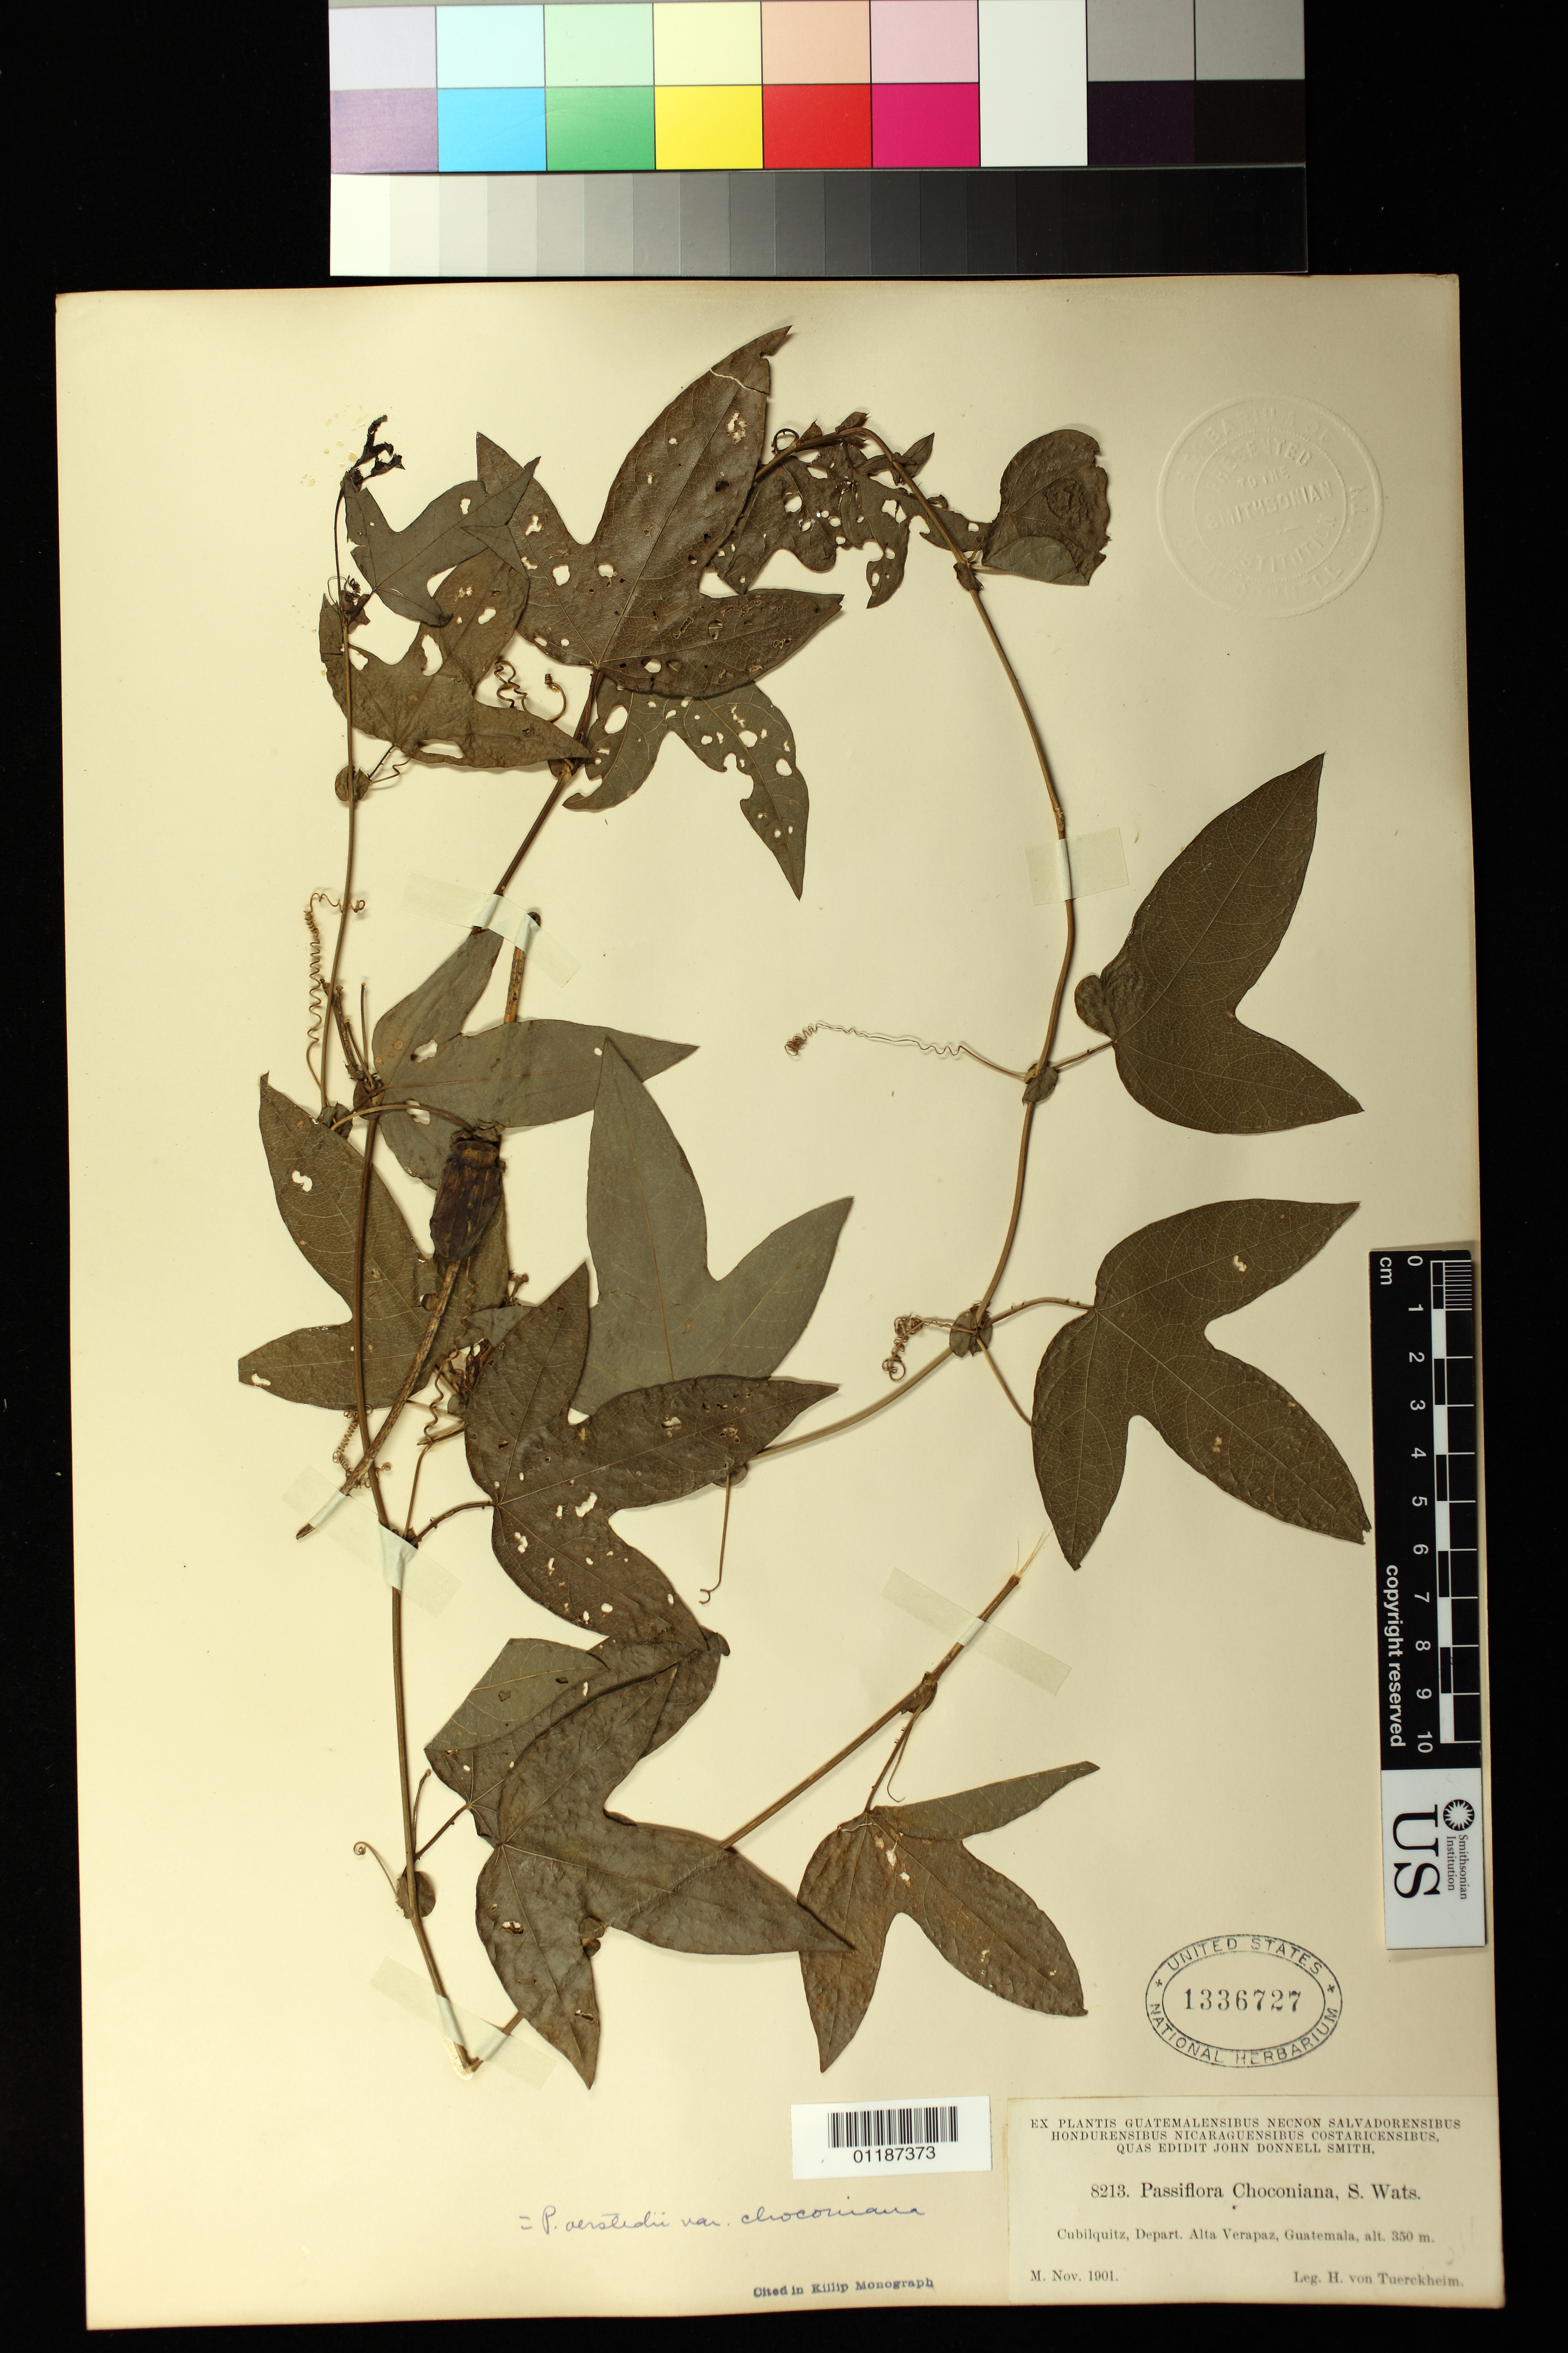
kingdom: Plantae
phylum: Tracheophyta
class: Magnoliopsida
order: Malpighiales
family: Passifloraceae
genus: Passiflora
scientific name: Passiflora oerstedii var. choconiana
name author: (S. Watson) Killip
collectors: J. Donnell Smith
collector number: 8213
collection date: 1901-11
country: Guatemala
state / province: Alta Verapaz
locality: Cubilguitz [Finca Cubilhuitz]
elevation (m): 350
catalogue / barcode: US 1336727